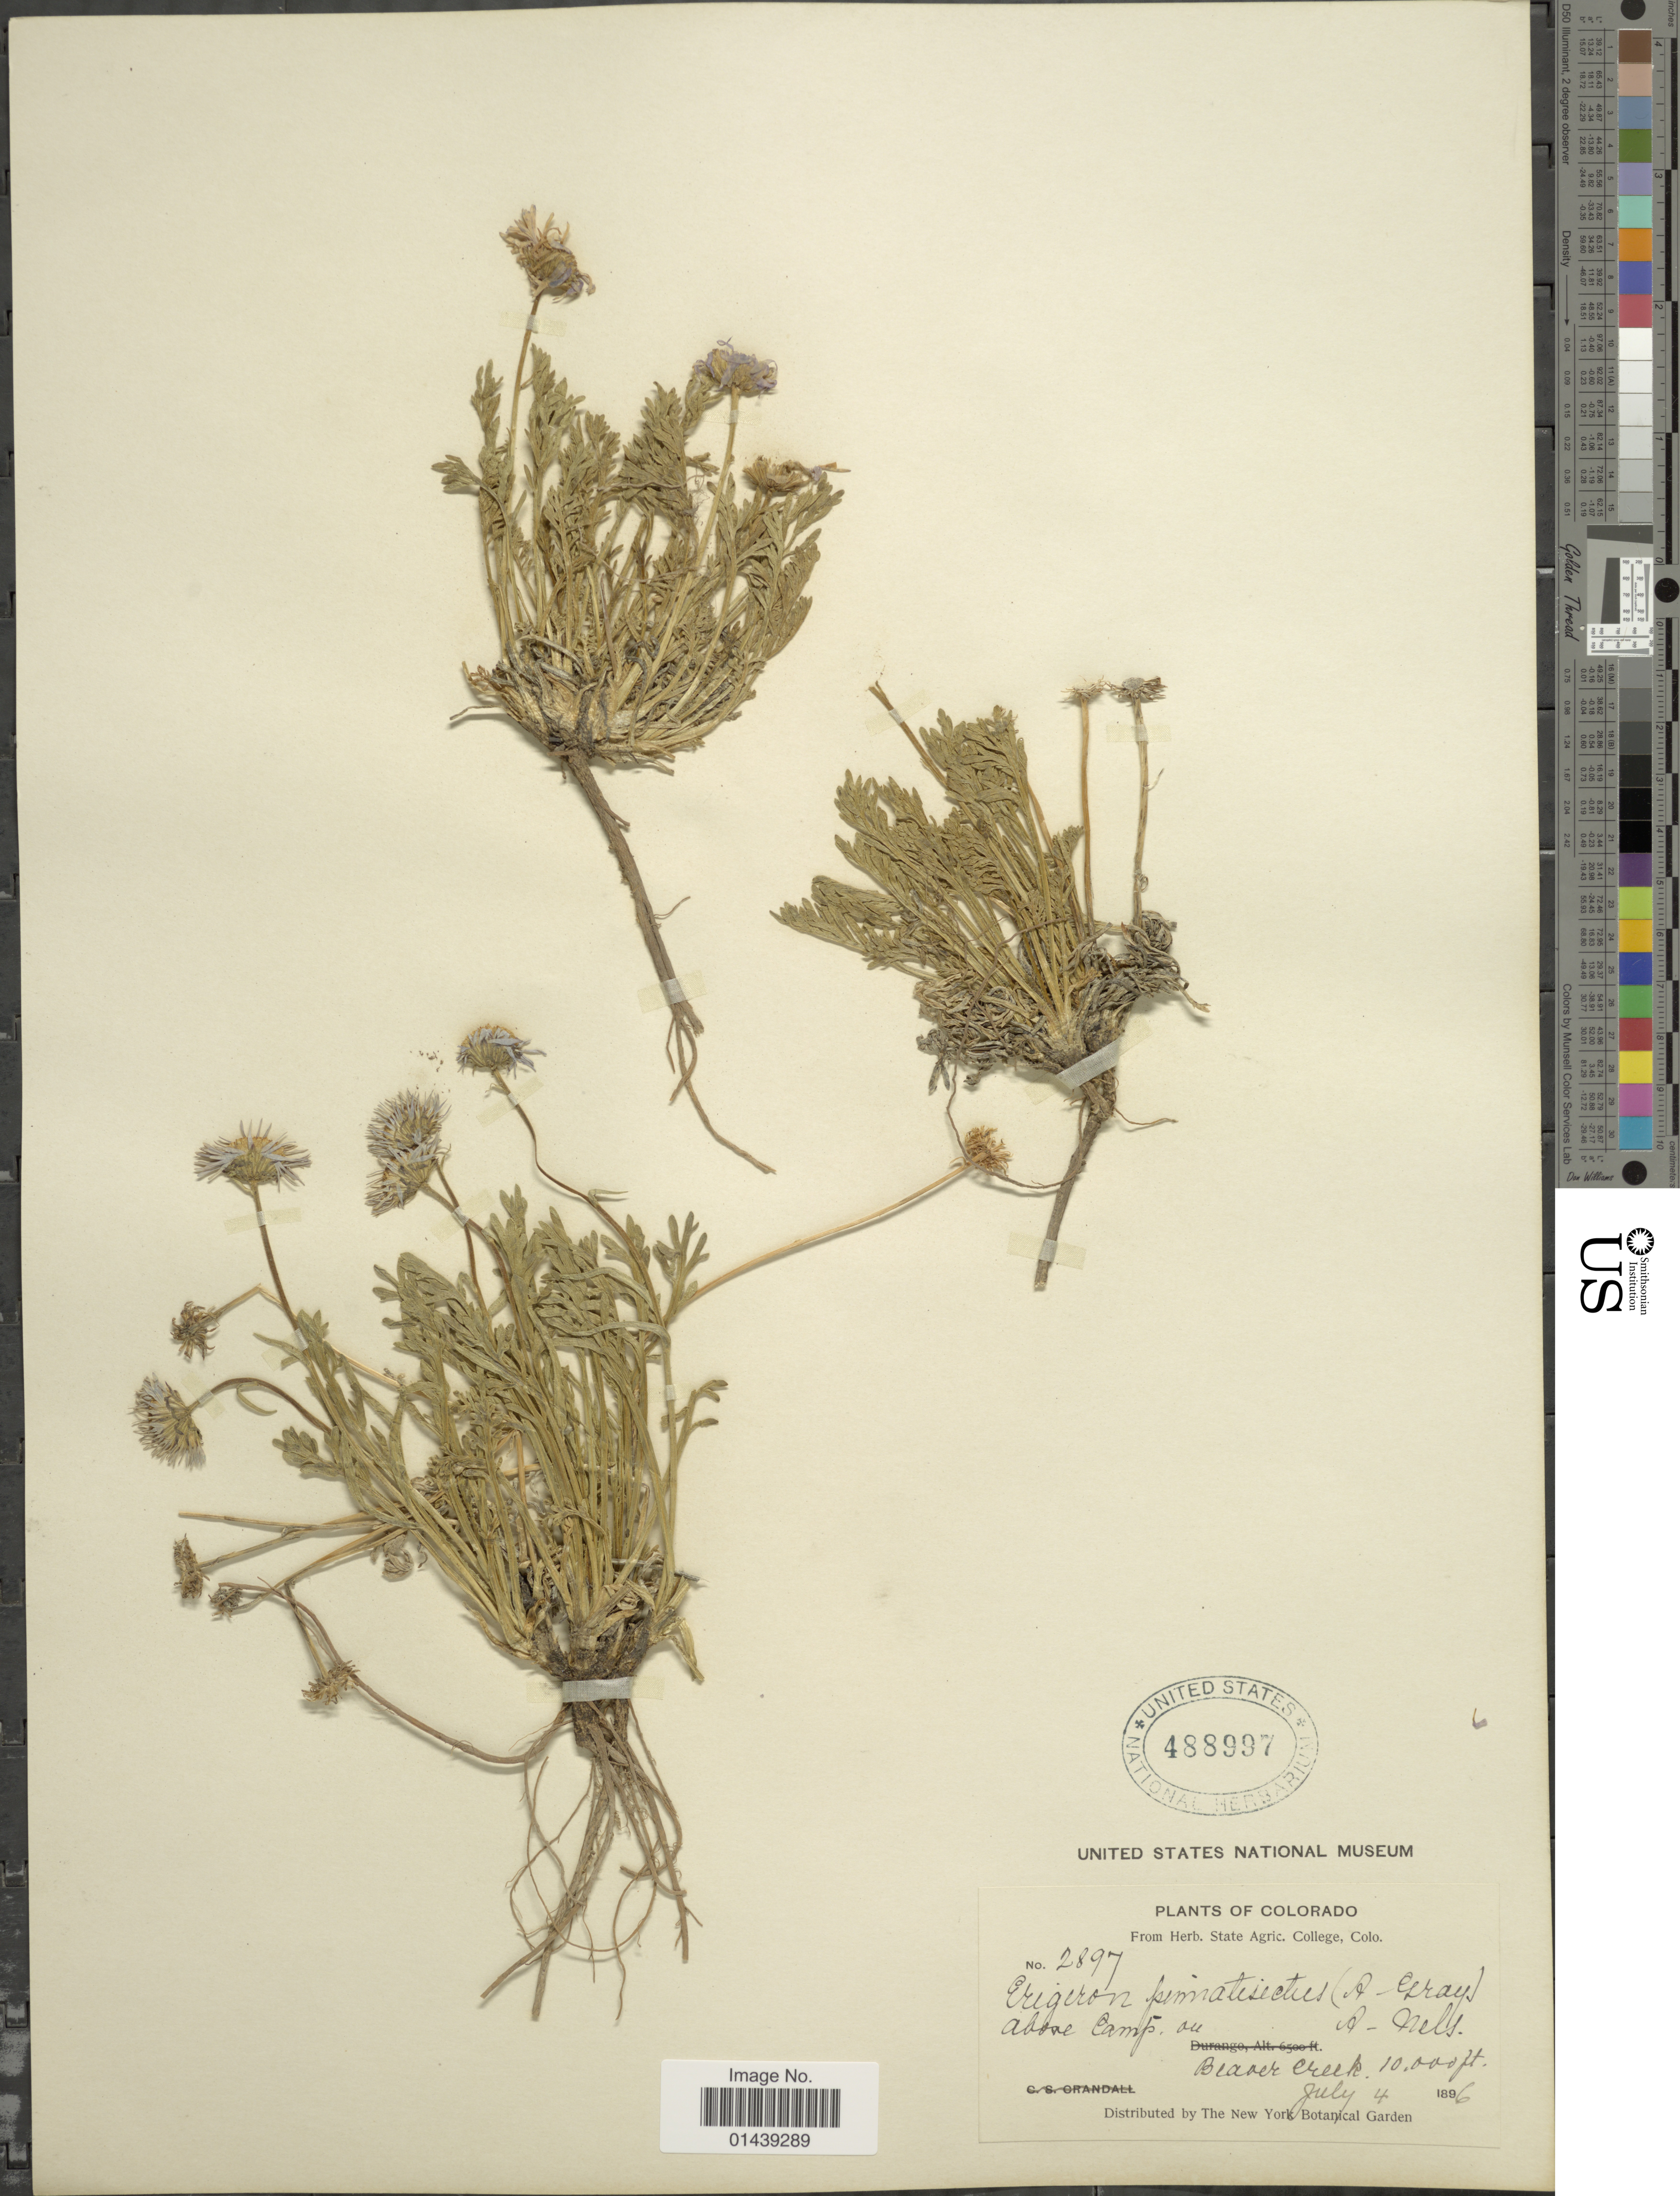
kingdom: Plantae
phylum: Tracheophyta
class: Magnoliopsida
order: Asterales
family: Asteraceae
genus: Erigeron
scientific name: Erigeron pinnatisectus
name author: (A. Gray) A. Nelson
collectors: ex herb. State Agric. College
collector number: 2897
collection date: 1896-07-04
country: United States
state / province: Colorado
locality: Beaver Creek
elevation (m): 3048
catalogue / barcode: US 488997